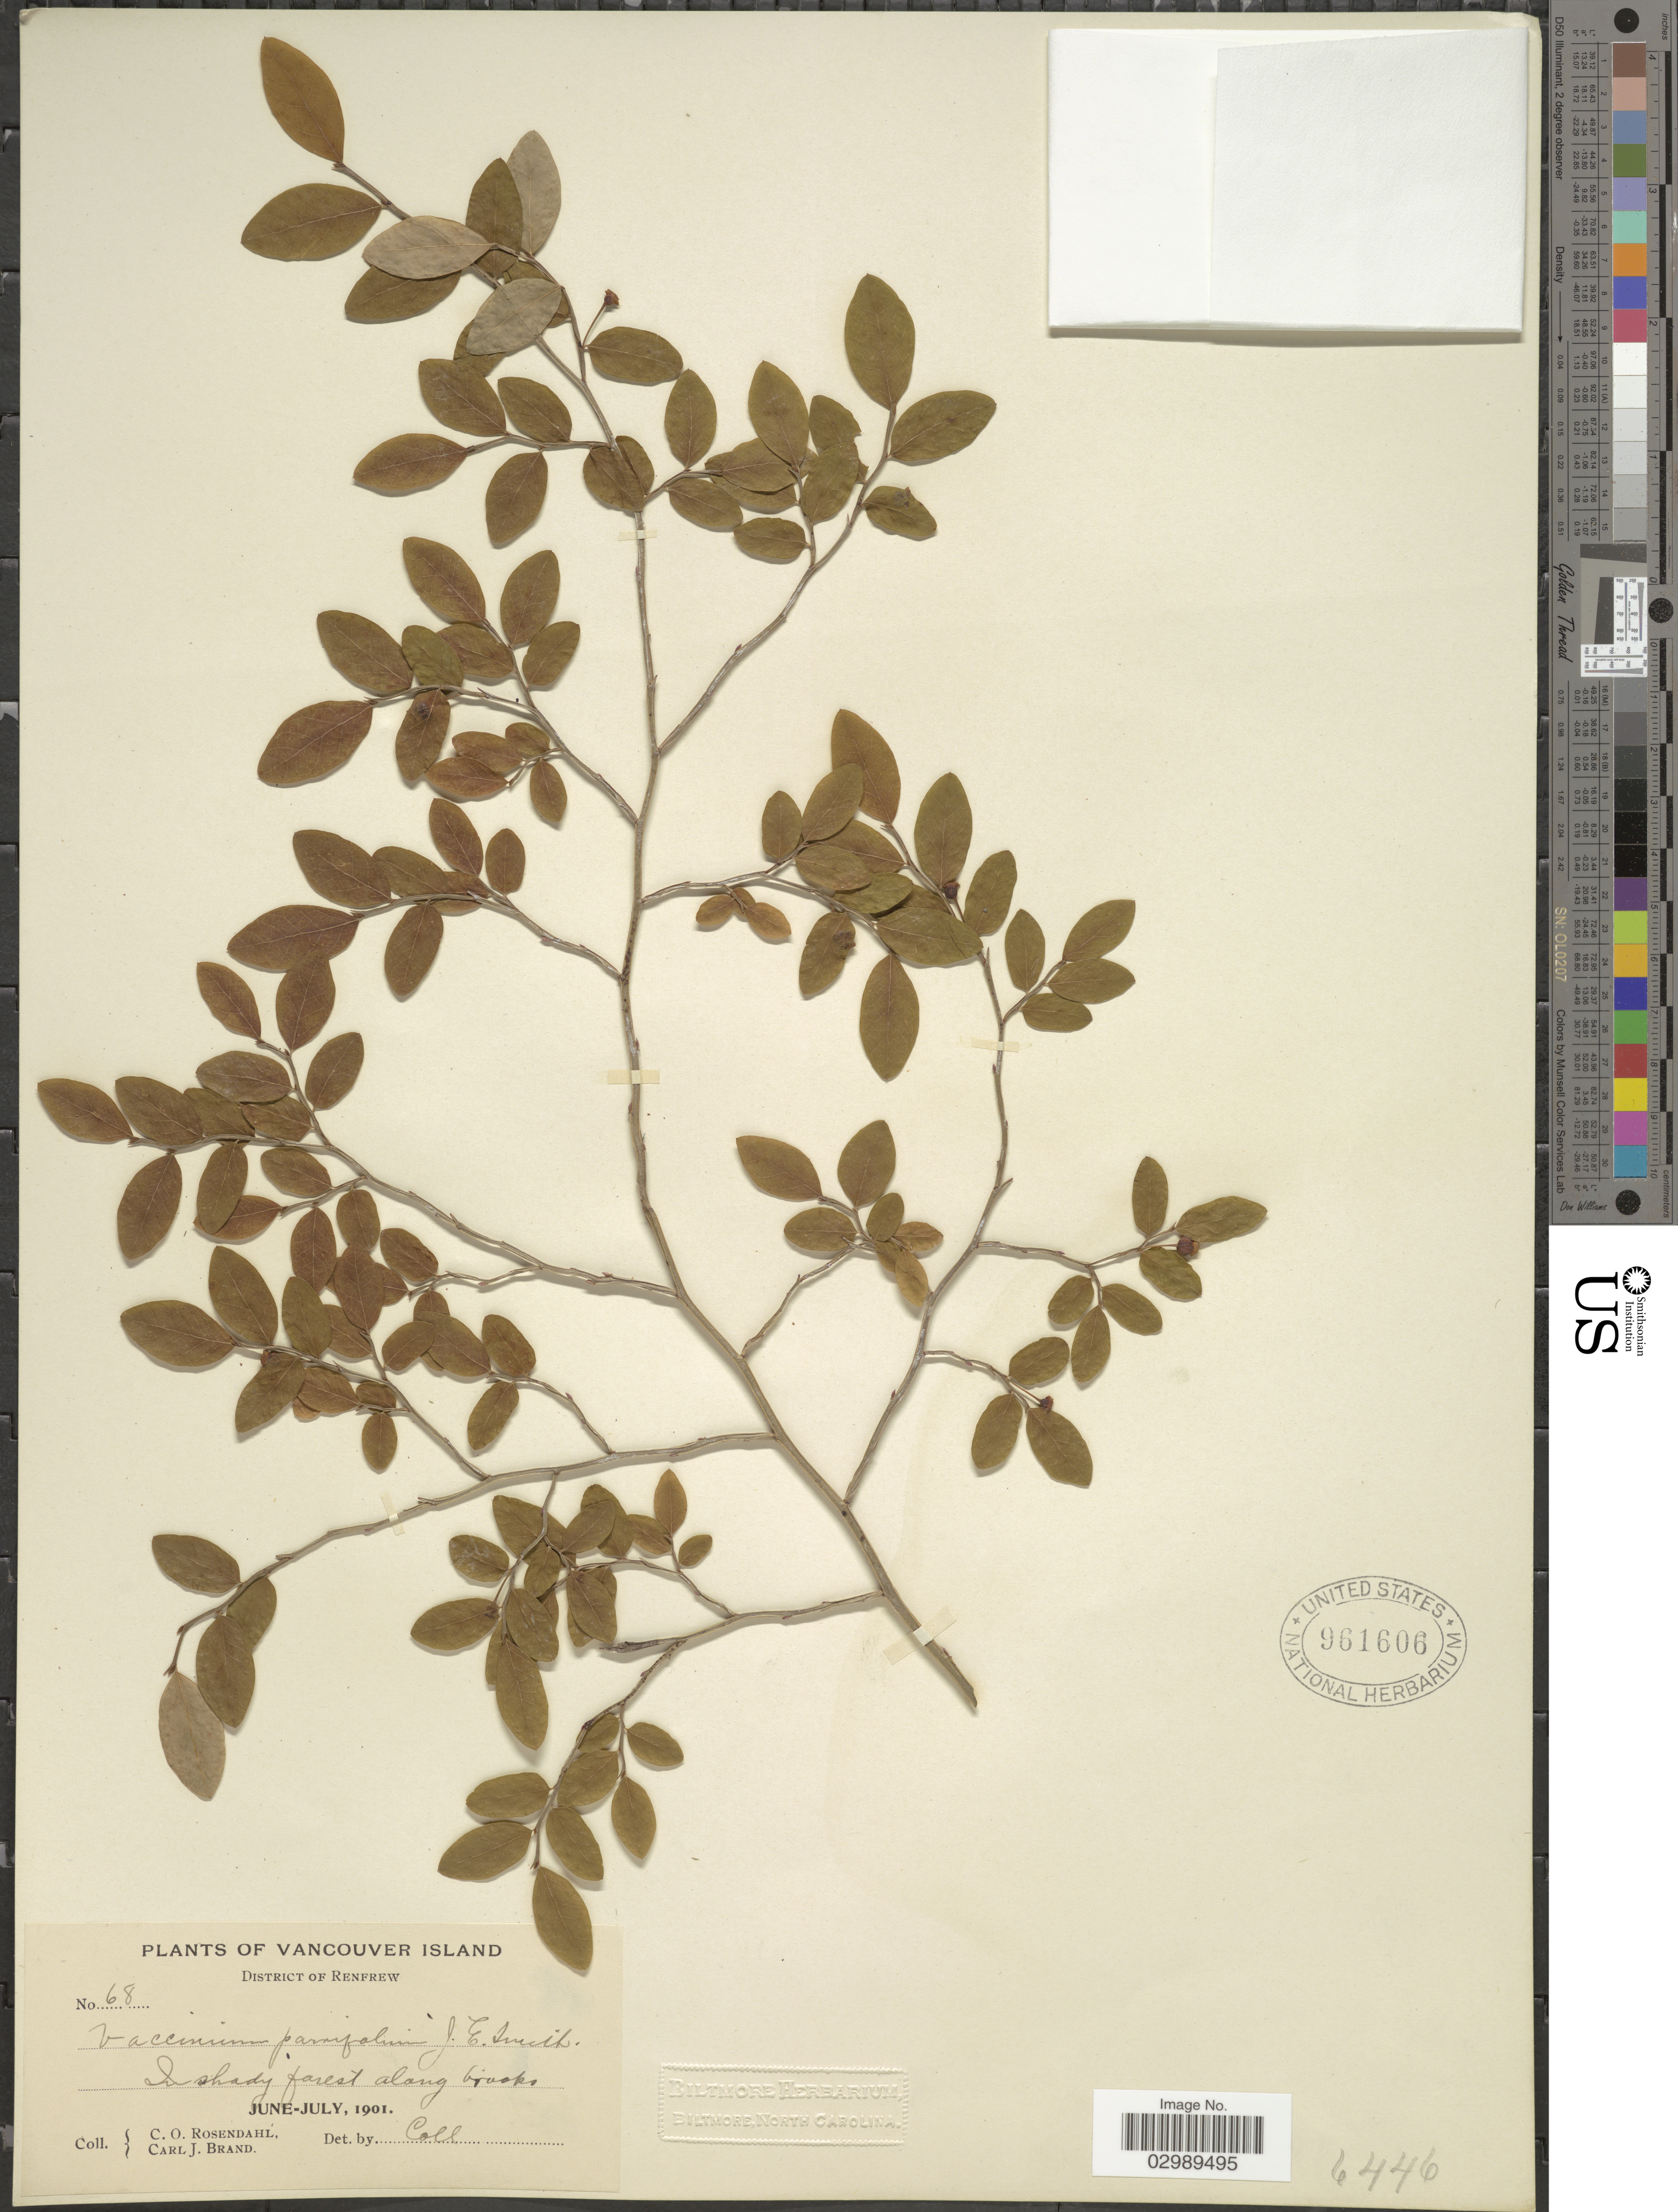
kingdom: Plantae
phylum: Tracheophyta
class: Magnoliopsida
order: Ericales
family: Ericaceae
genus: Vaccinium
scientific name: Vaccinium parvifolium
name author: Small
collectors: C. O. Rosendahl & C. J. Brand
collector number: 68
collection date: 1901-06/1901-07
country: Canada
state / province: British Columbia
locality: Vancouver Island, District of Renfrew.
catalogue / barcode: US 961606